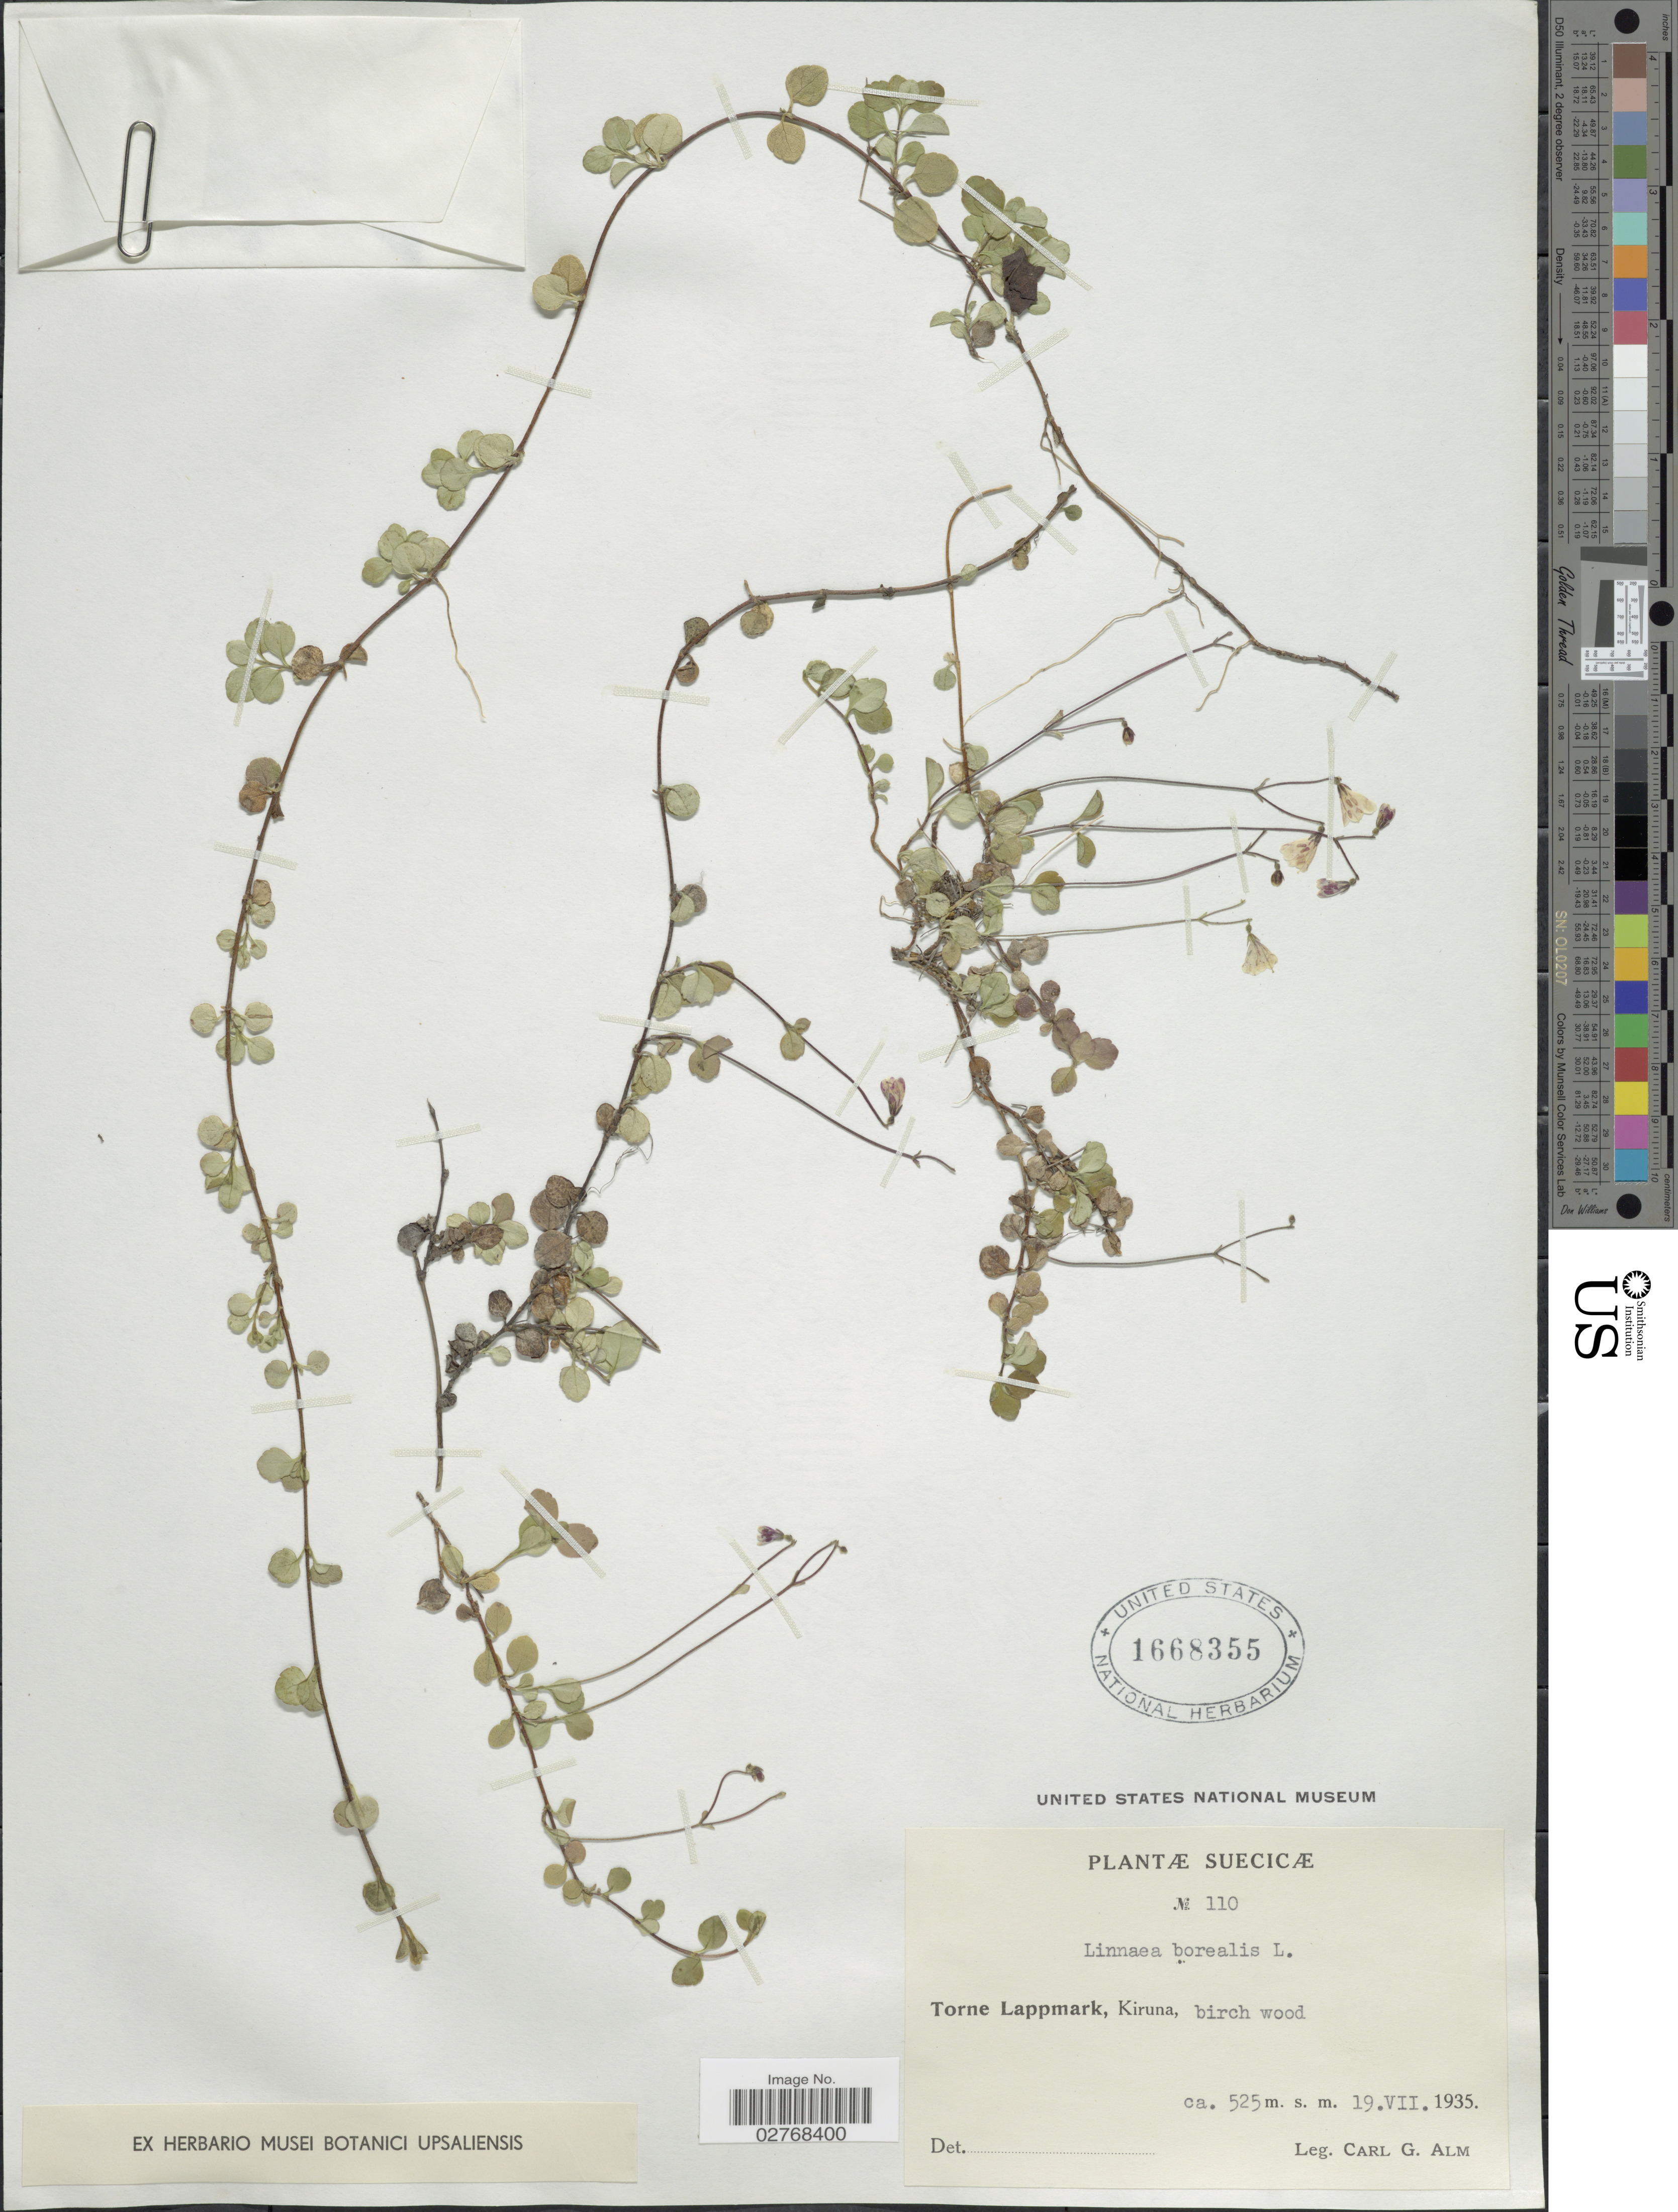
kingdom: Plantae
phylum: Tracheophyta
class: Magnoliopsida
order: Dipsacales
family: Caprifoliaceae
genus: Linnaea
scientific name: Linnaea borealis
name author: L.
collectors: C. G. Alm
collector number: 110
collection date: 1935-07-19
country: Sweden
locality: Suecicæ. Torne Lappmark, Kiruna.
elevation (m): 525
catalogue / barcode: US 1668355